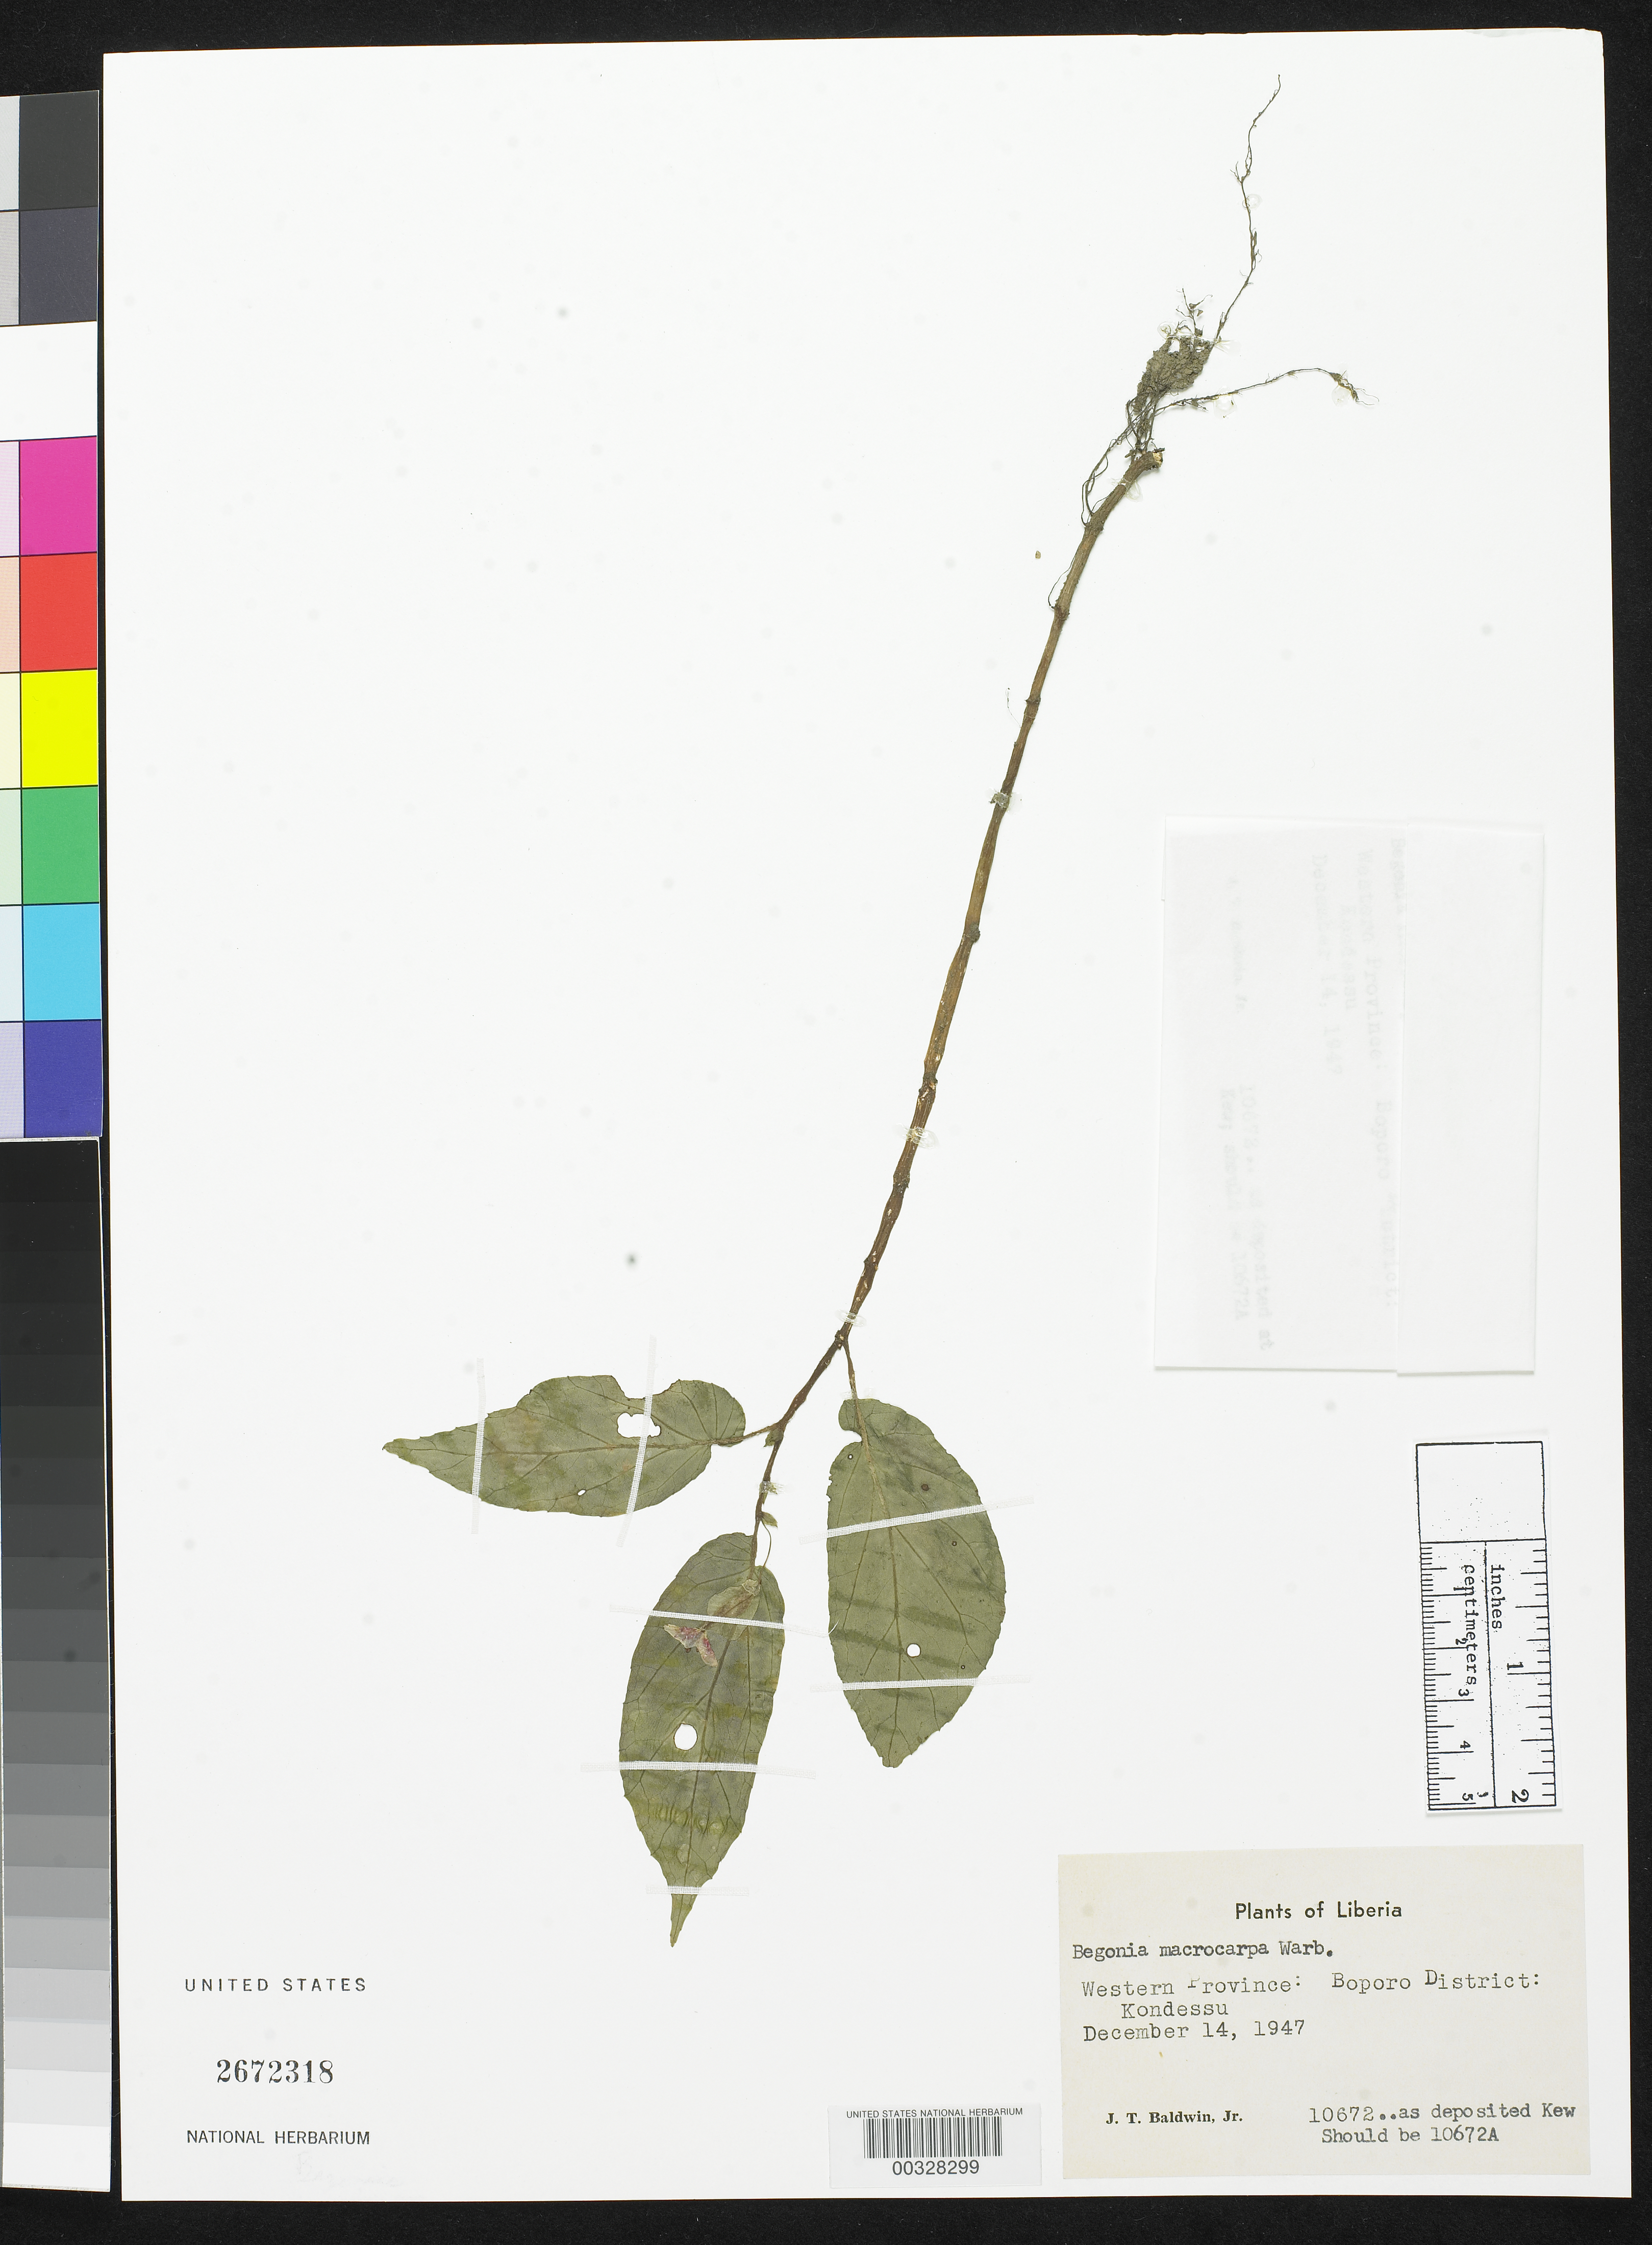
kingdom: Plantae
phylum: Tracheophyta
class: Magnoliopsida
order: Cucurbitales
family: Begoniaceae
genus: Begonia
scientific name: Begonia macrocarpa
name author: Warb.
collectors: J. T. Baldwin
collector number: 10672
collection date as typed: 14 Dec 1947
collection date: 1947-12-14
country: Liberia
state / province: Gbarpolu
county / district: Bopolu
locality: Kondessu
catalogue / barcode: US 2672318